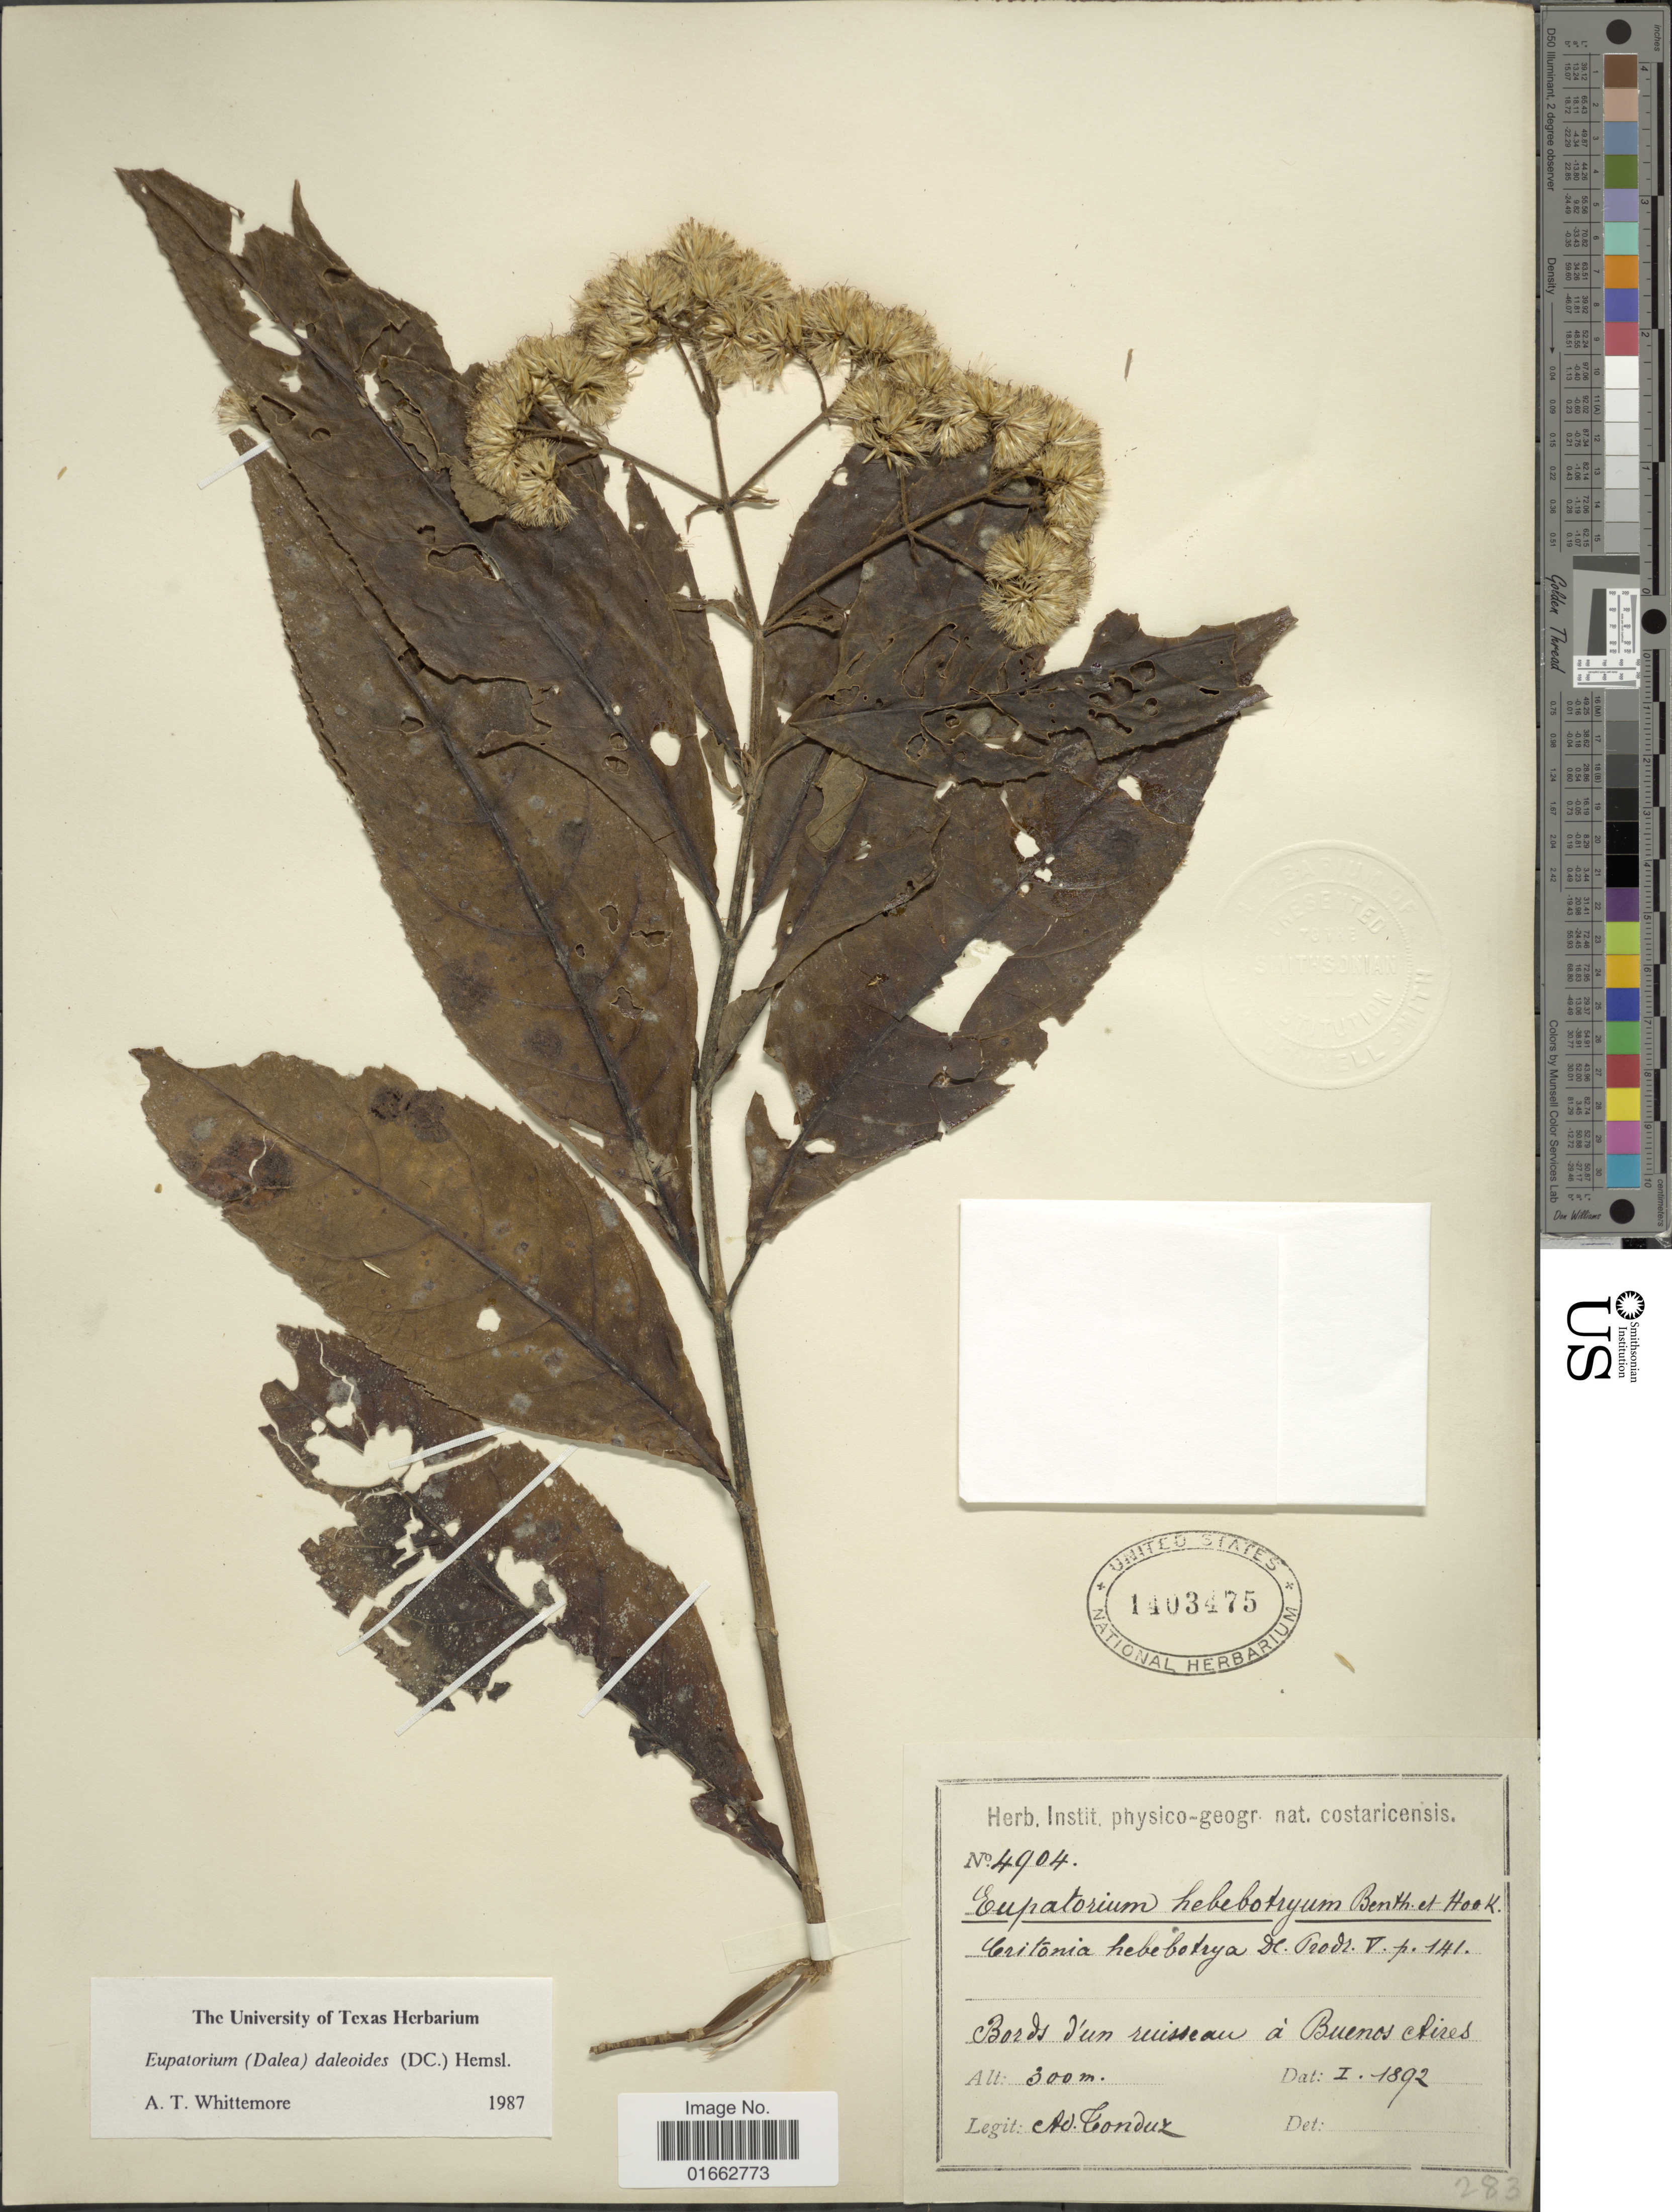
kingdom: Plantae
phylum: Tracheophyta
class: Magnoliopsida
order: Asterales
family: Asteraceae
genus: Critonia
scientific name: Critonia daleoides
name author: DC.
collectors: A. Tonduz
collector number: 4904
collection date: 1892-01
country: Costa Rica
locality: Bords d'un ruisseau á Buenos Aires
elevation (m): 300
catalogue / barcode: US 1403475